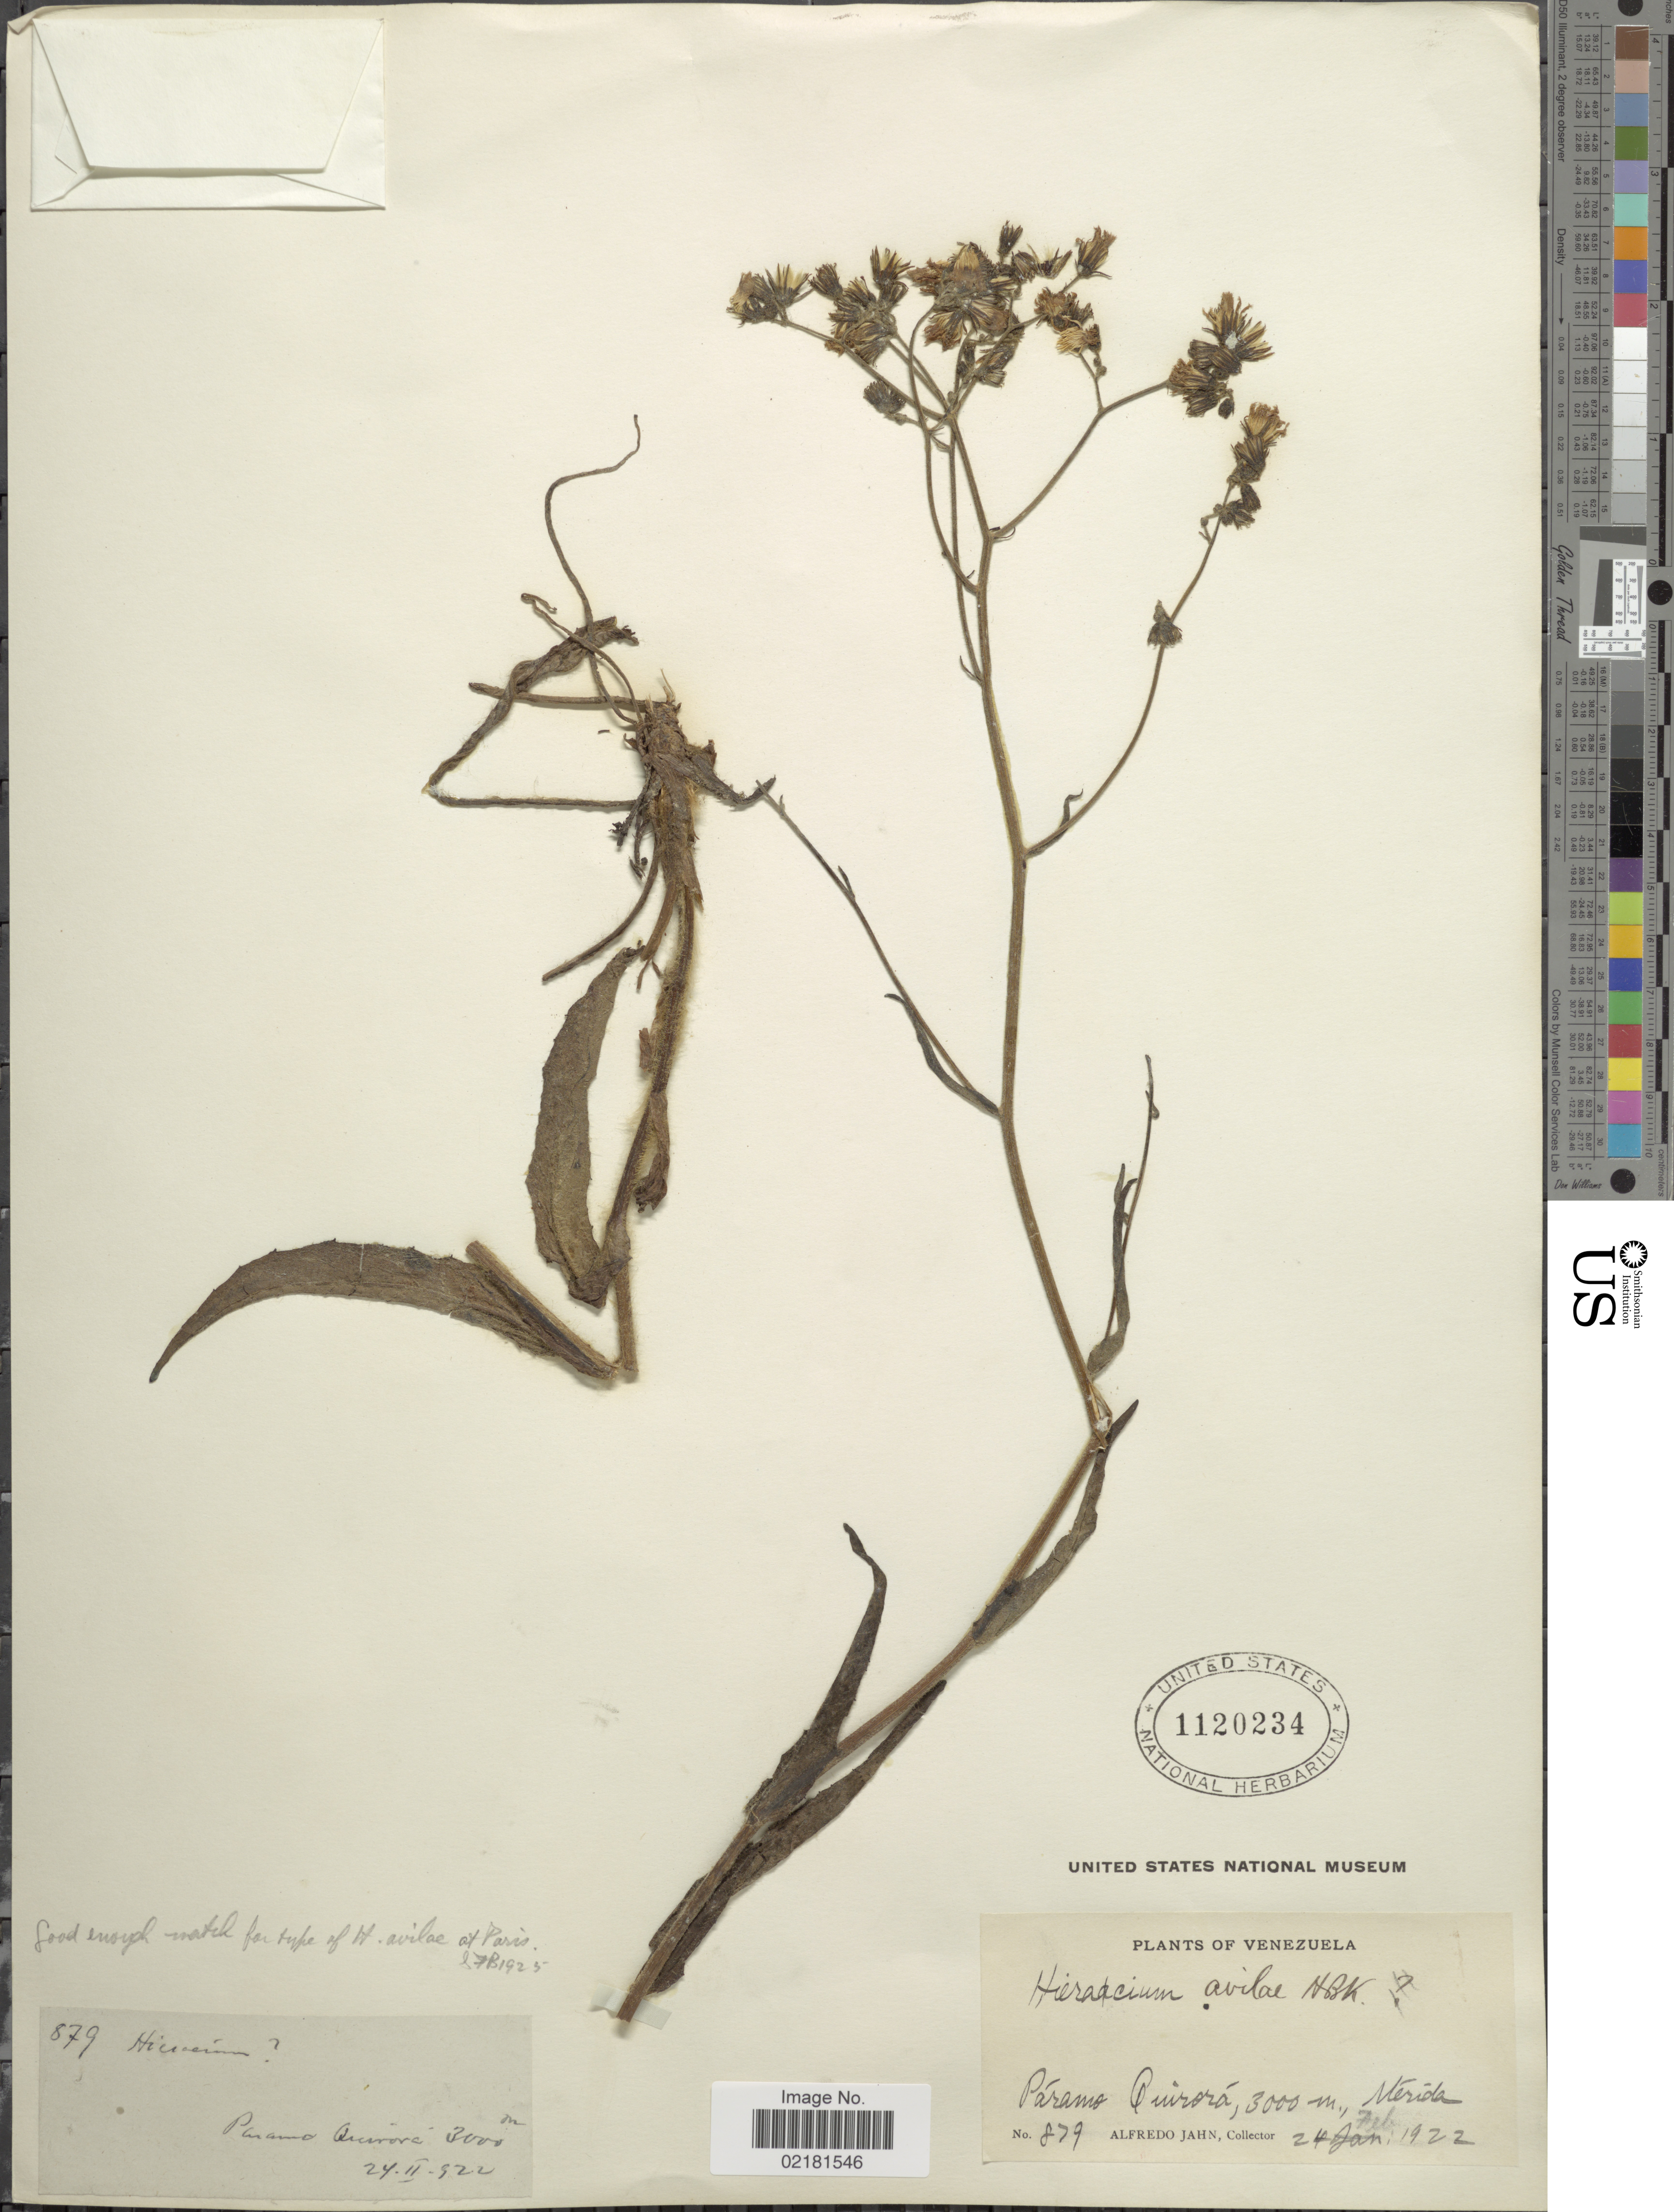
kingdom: Plantae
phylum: Tracheophyta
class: Magnoliopsida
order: Asterales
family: Asteraceae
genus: Hieracium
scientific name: Hieracium avilae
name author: Kunth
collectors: A. Jahn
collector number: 829*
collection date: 1922-02-24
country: Venezuela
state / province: Mérida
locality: Paramo Quirora.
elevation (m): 3000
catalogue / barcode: US 1120234